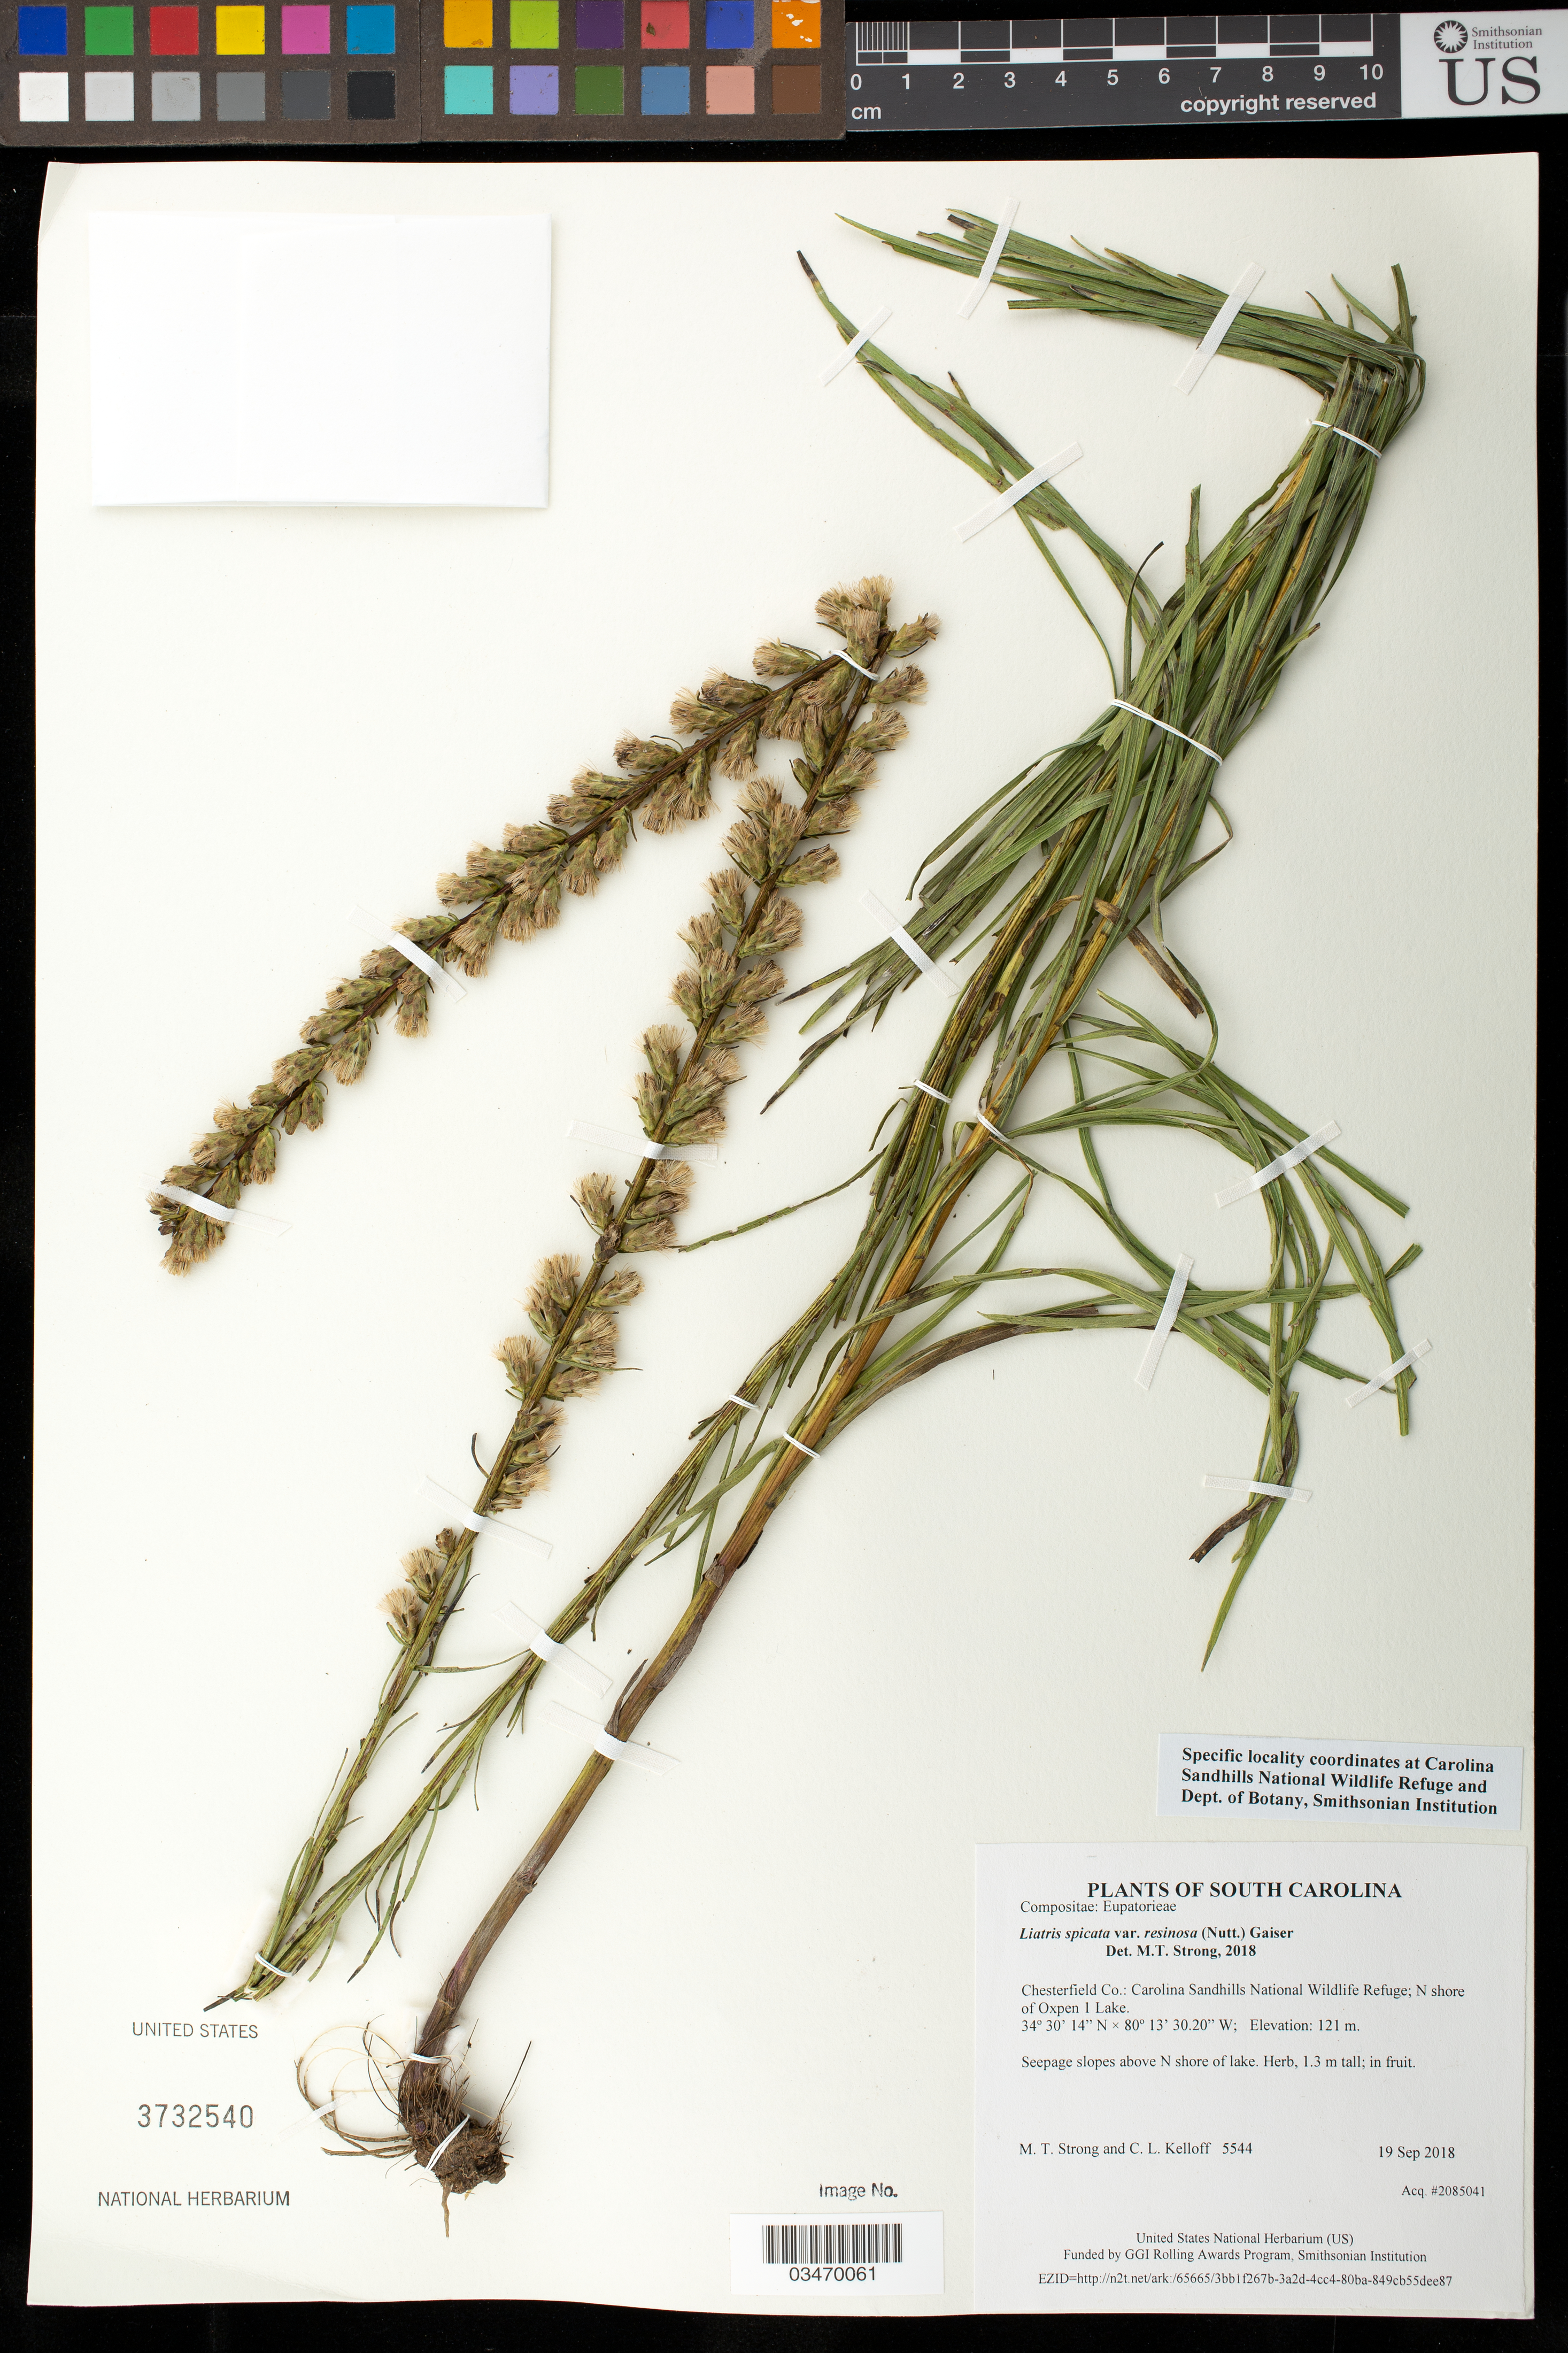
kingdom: Plantae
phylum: Tracheophyta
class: Magnoliopsida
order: Asterales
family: Asteraceae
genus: Liatris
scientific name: Liatris spicata var. resinosa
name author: (Nutt.) Gaiser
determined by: Strong, M. T., (US), Smithsonian Institution - National Museum of Natural History (UNITED STATES)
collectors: M. T. Strong & C. L. Kelloff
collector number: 5544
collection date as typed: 19 Sep 2018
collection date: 2018-09-19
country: United States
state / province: South Carolina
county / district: Chesterfield Co.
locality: Carolina Sandhills National Wildlife Refuge; N shore of Oxpen 1 Lake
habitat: Seepage slopes above lake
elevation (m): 121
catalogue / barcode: US 3732540